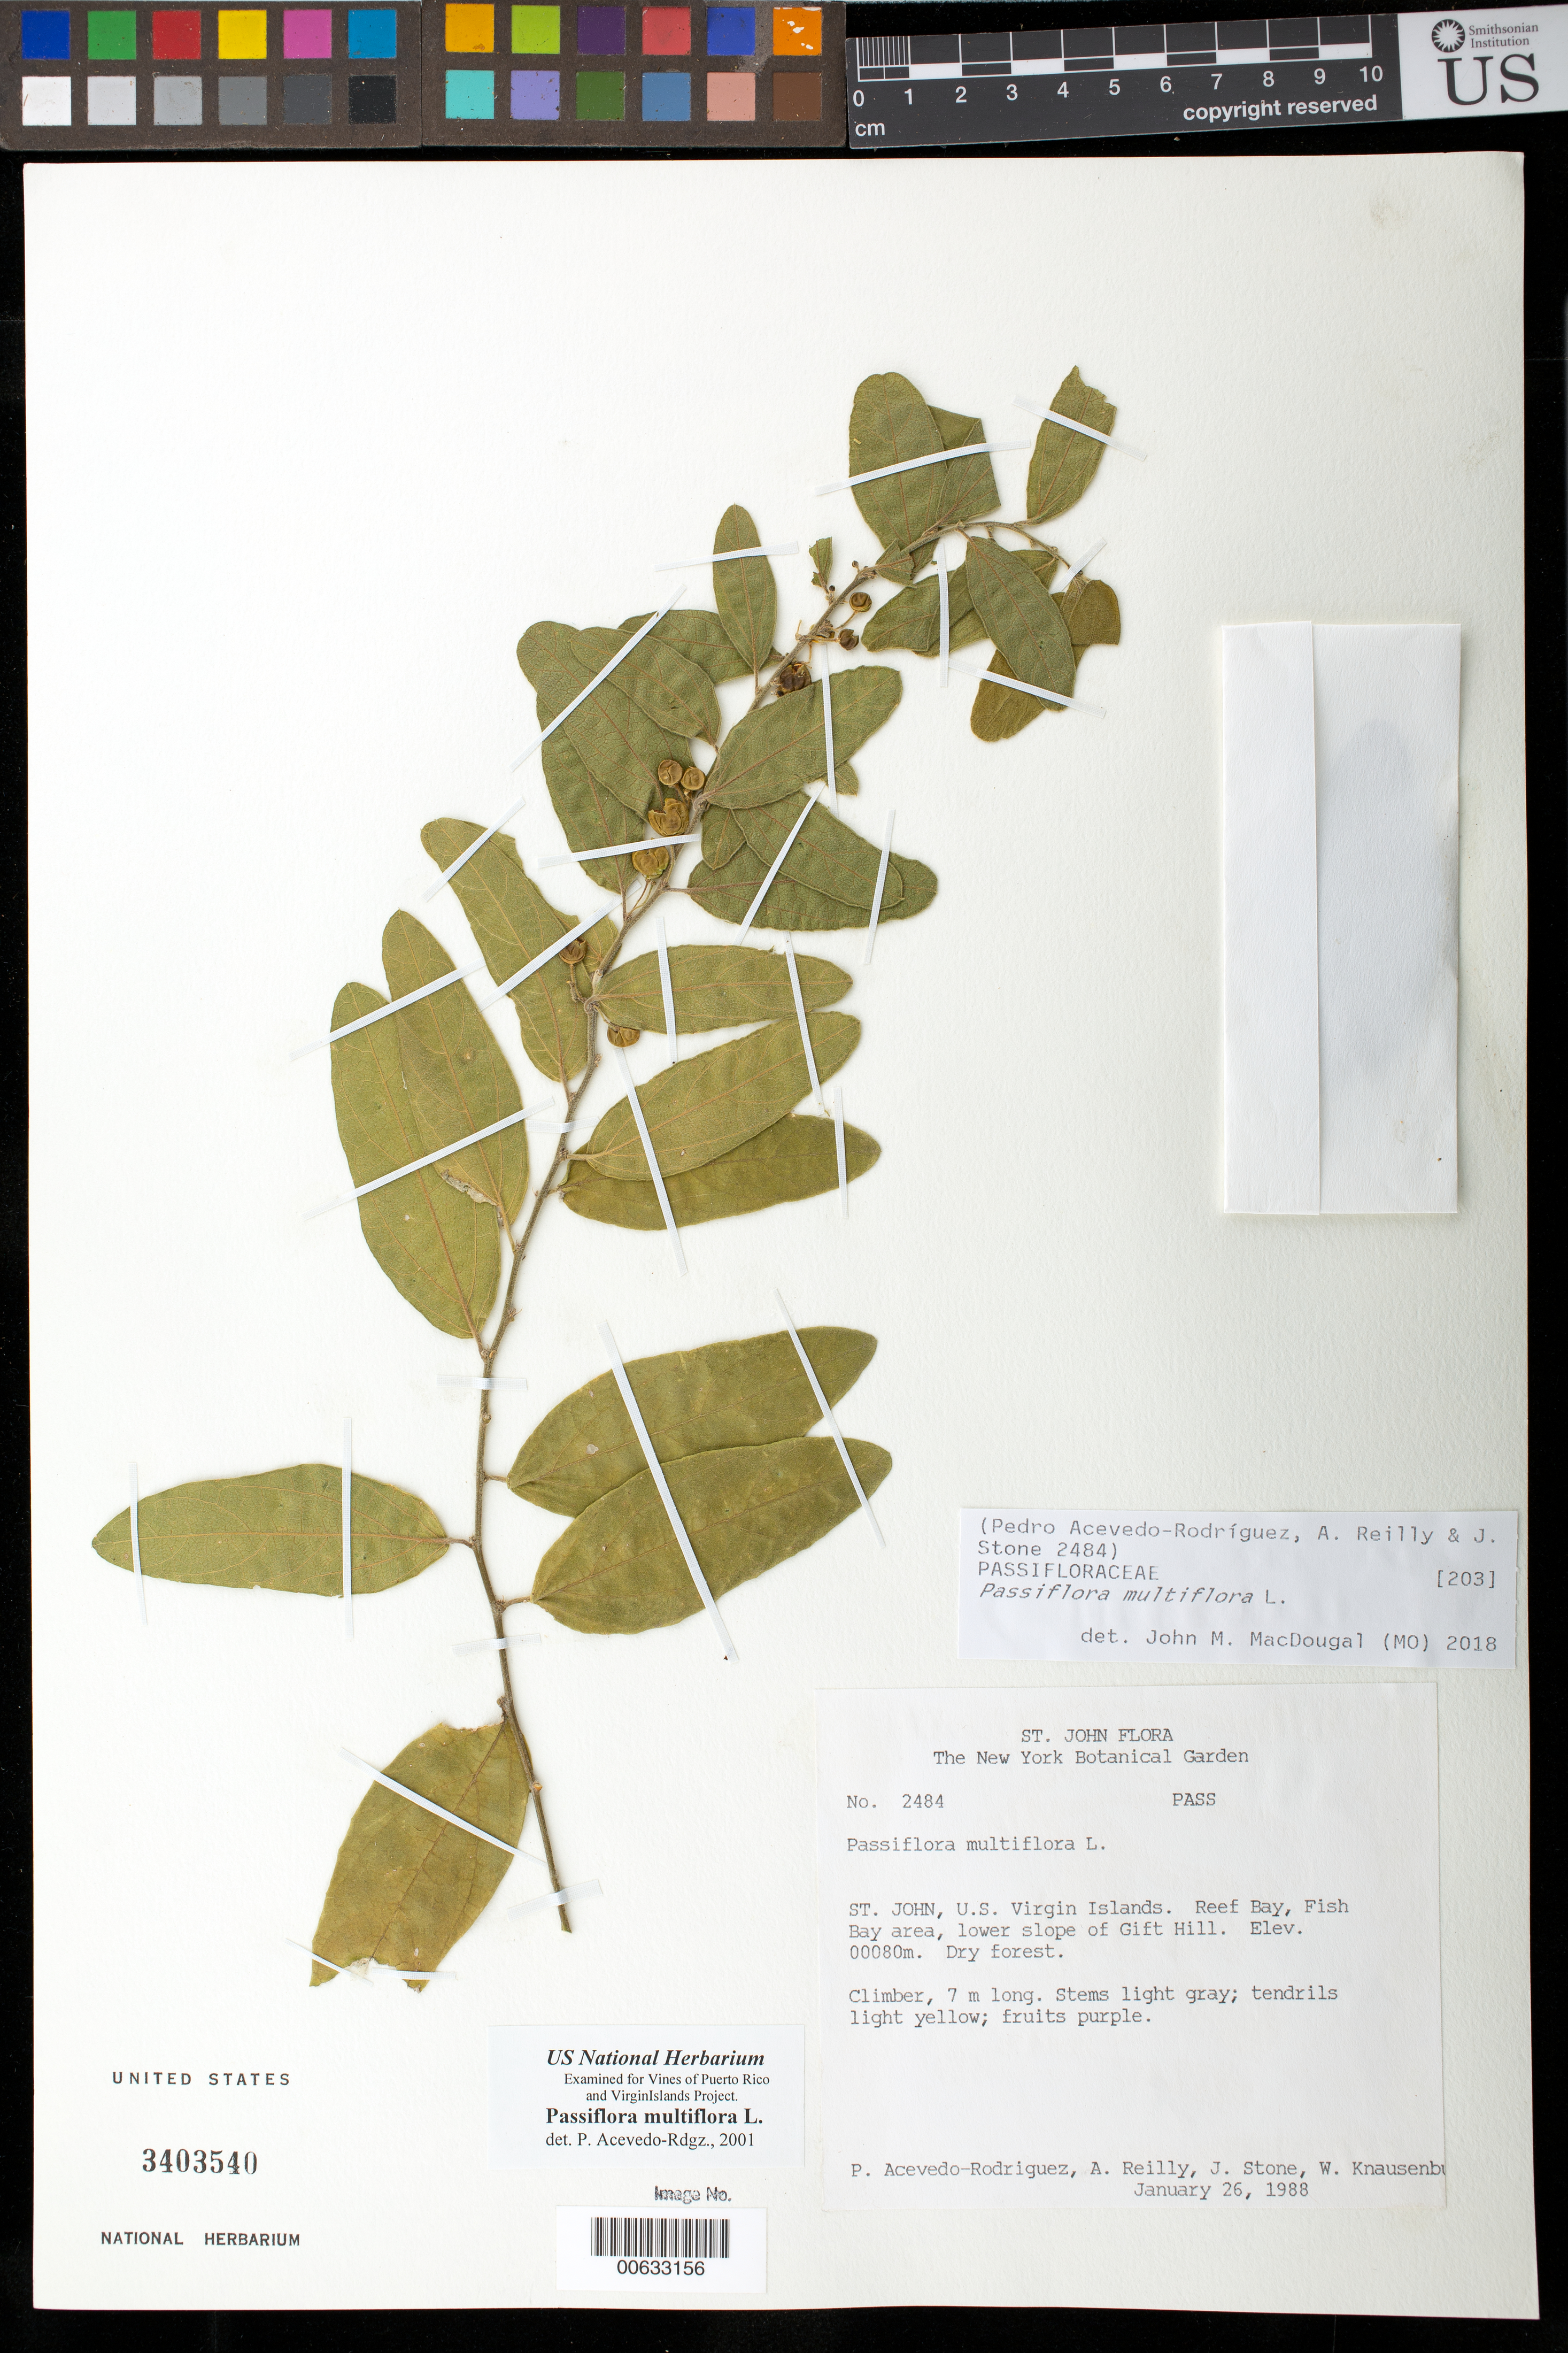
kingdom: Plantae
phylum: Tracheophyta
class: Magnoliopsida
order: Malpighiales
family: Passifloraceae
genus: Passiflora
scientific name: Passiflora multiflora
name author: L.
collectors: P. Acevedo-Rodr.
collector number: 2484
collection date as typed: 26 Jan 1988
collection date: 1988-01-26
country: U.S. Virgin Islands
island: St. John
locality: Reef Bay Quarter; Fish Bay area, lower slope of Gift Hill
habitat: Dry forest.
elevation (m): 80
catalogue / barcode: US 3403540